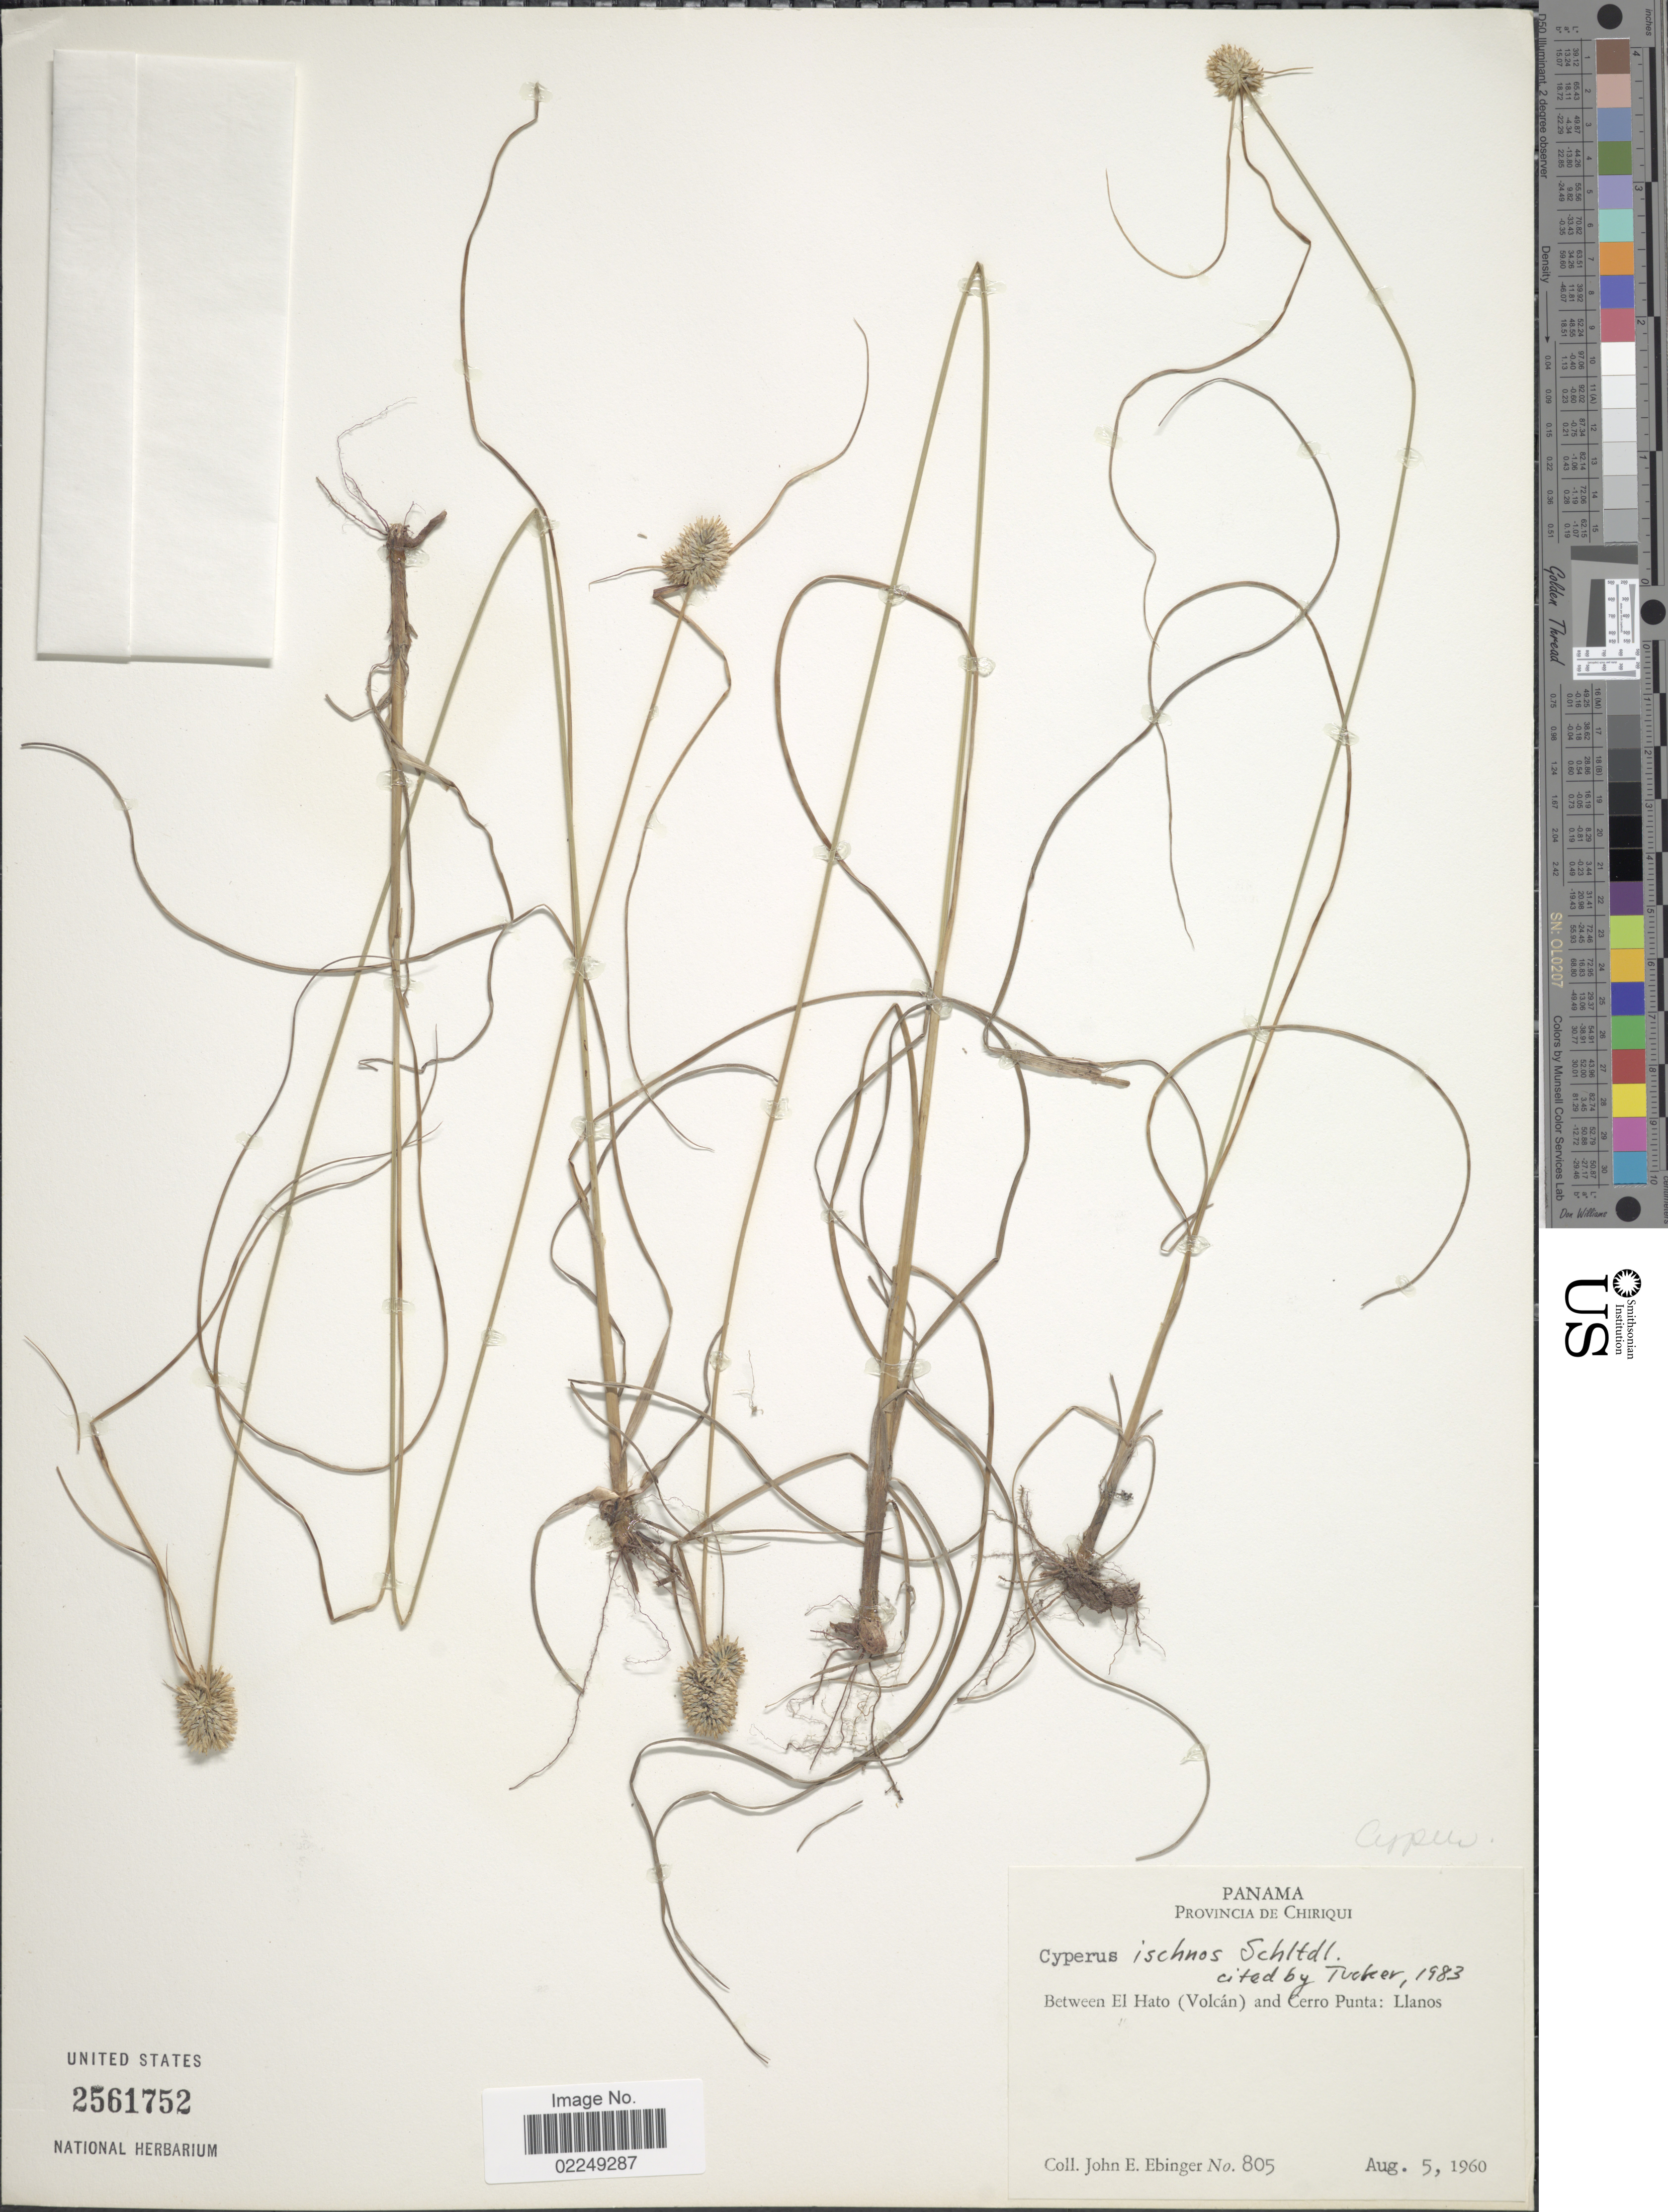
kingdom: Plantae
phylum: Tracheophyta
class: Liliopsida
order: Poales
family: Cyperaceae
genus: Cyperus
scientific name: Cyperus ischnos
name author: Schltdl.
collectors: J. Ebinger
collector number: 805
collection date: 1960-08-05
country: Panama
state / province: Chiriqui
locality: Between El Hato (Volcan) and Cerro Punta: Llanos, Provincia de Chiriqui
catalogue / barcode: US 2561752